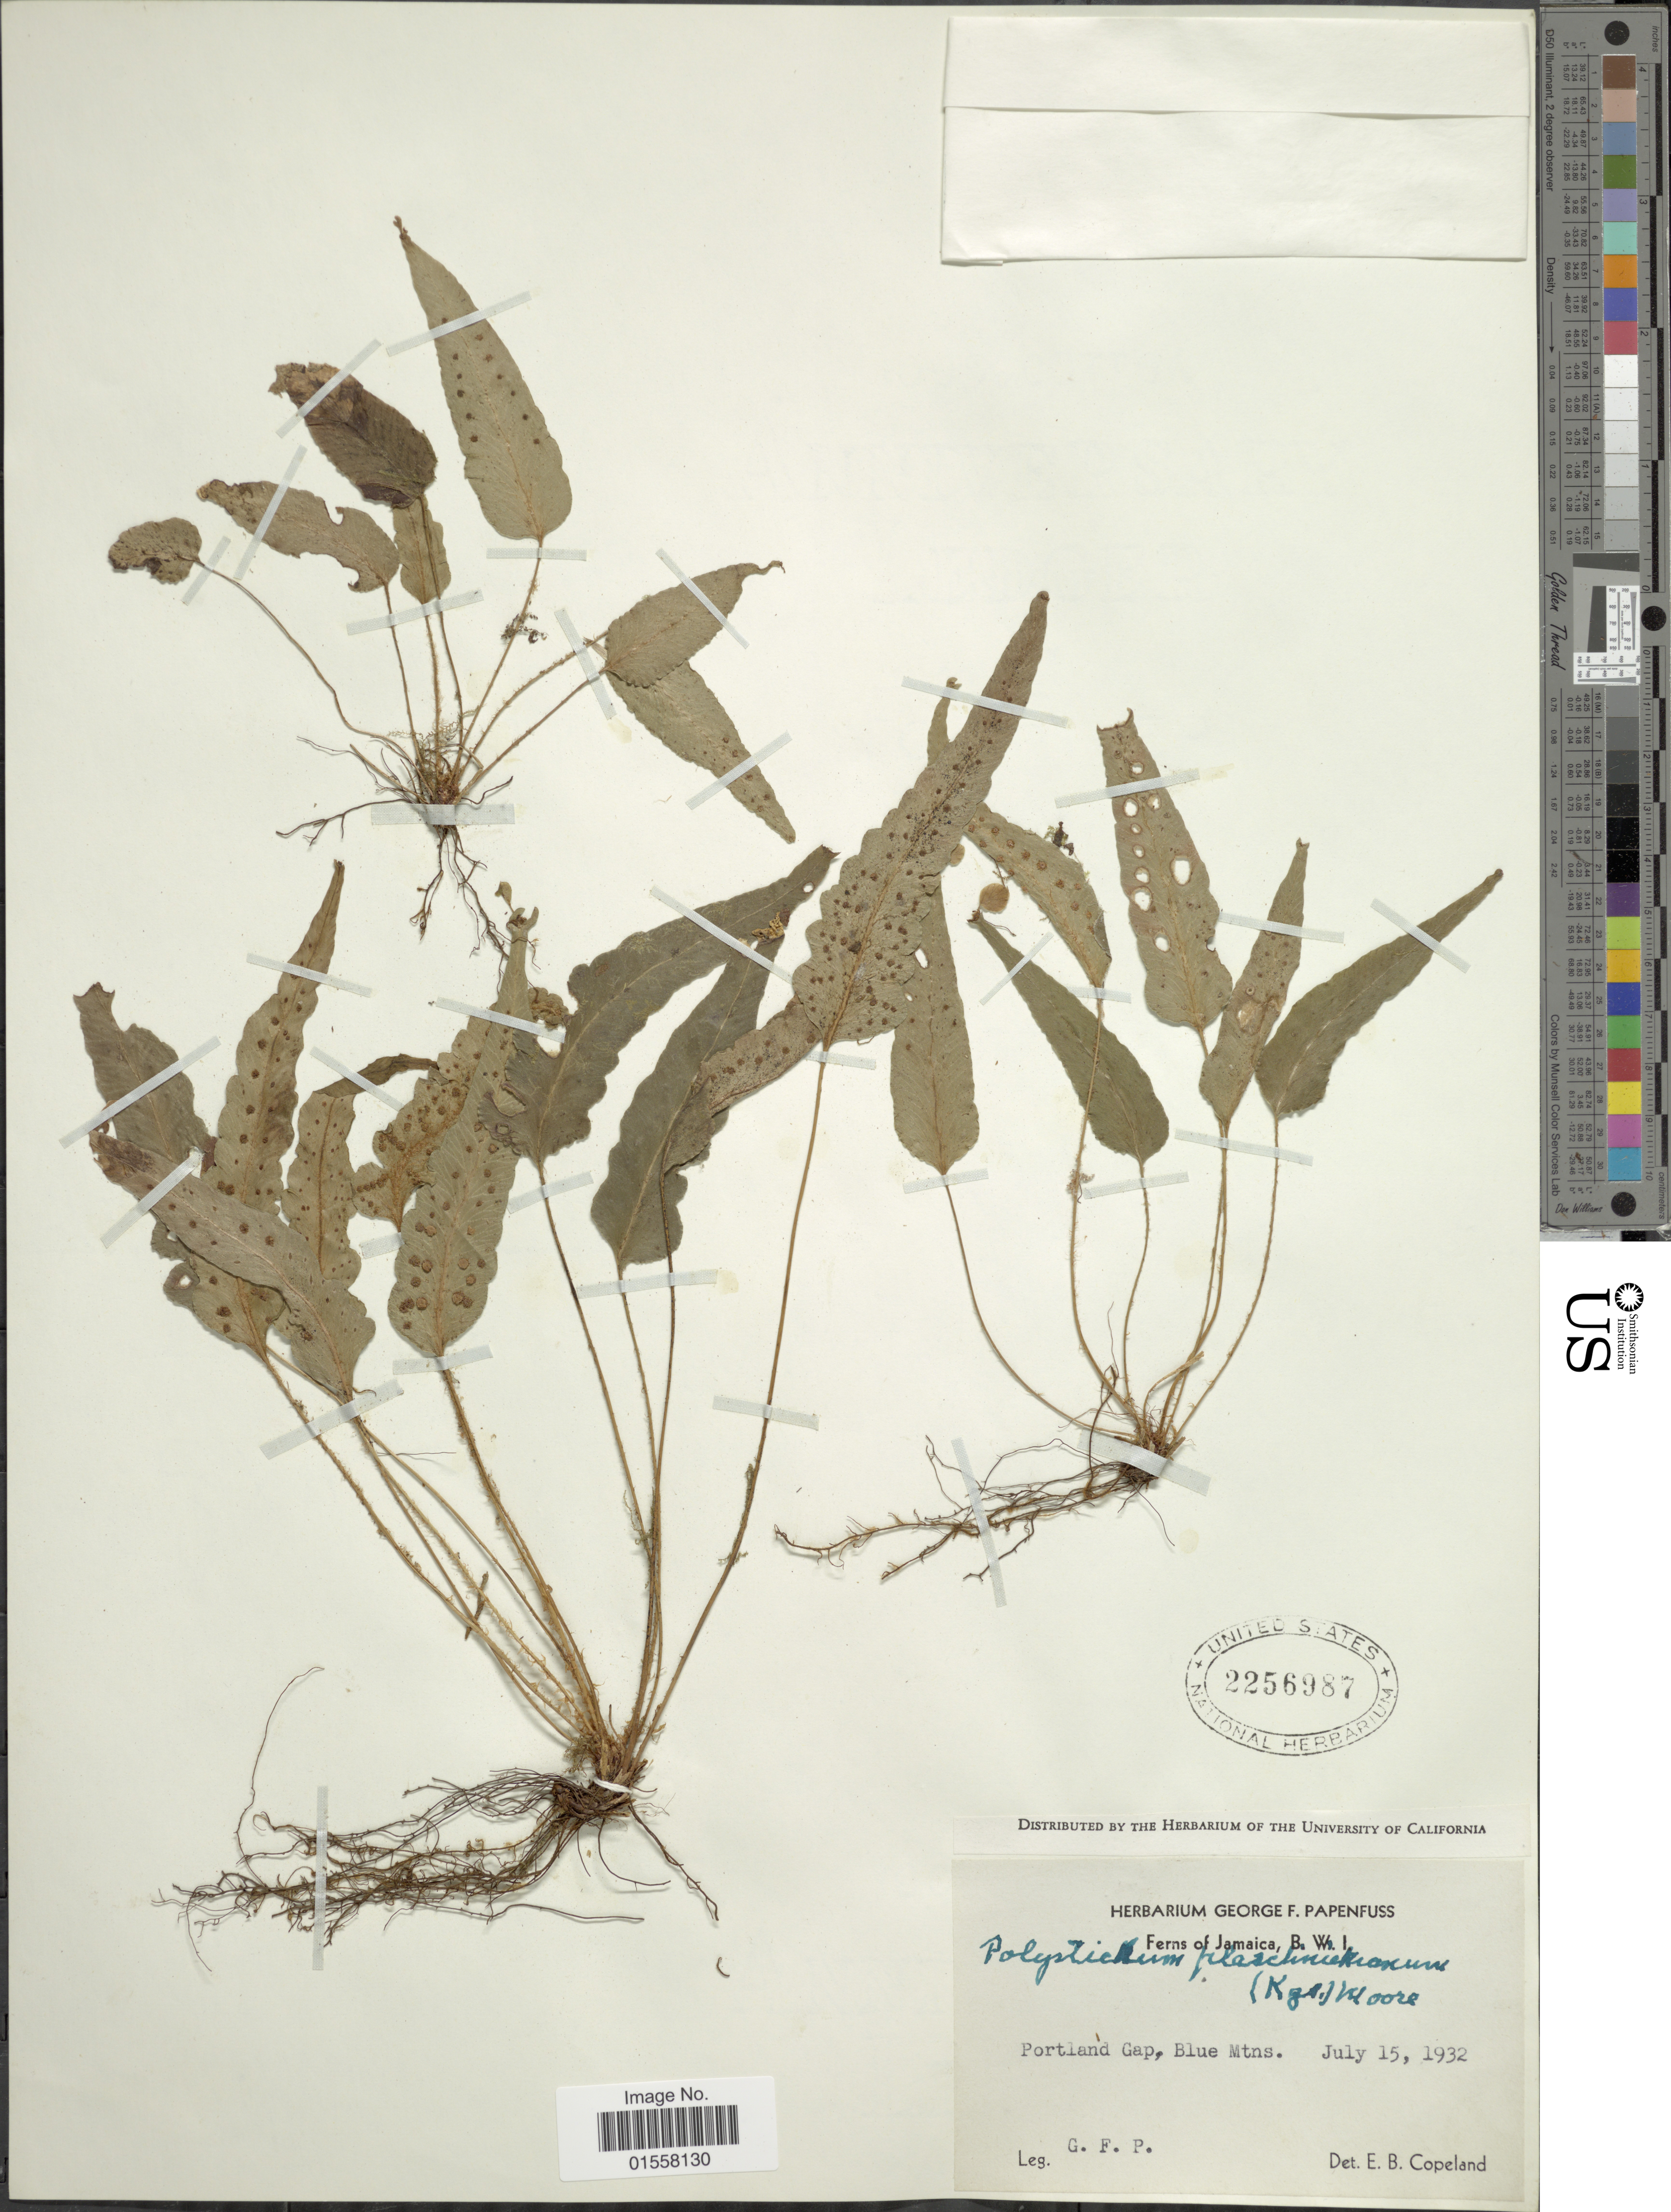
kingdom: Plantae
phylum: Tracheophyta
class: Polypodiopsida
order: Polypodiales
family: Dryopteridaceae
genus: Polystichum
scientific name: Polystichum plaschnickianum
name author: (Kunze) Moore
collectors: G. Papenfuss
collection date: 1932-07-15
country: Jamaica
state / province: Portland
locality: Jamaica. B.W.I., Portland Gap, Blue Mtns.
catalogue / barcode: US 2256987